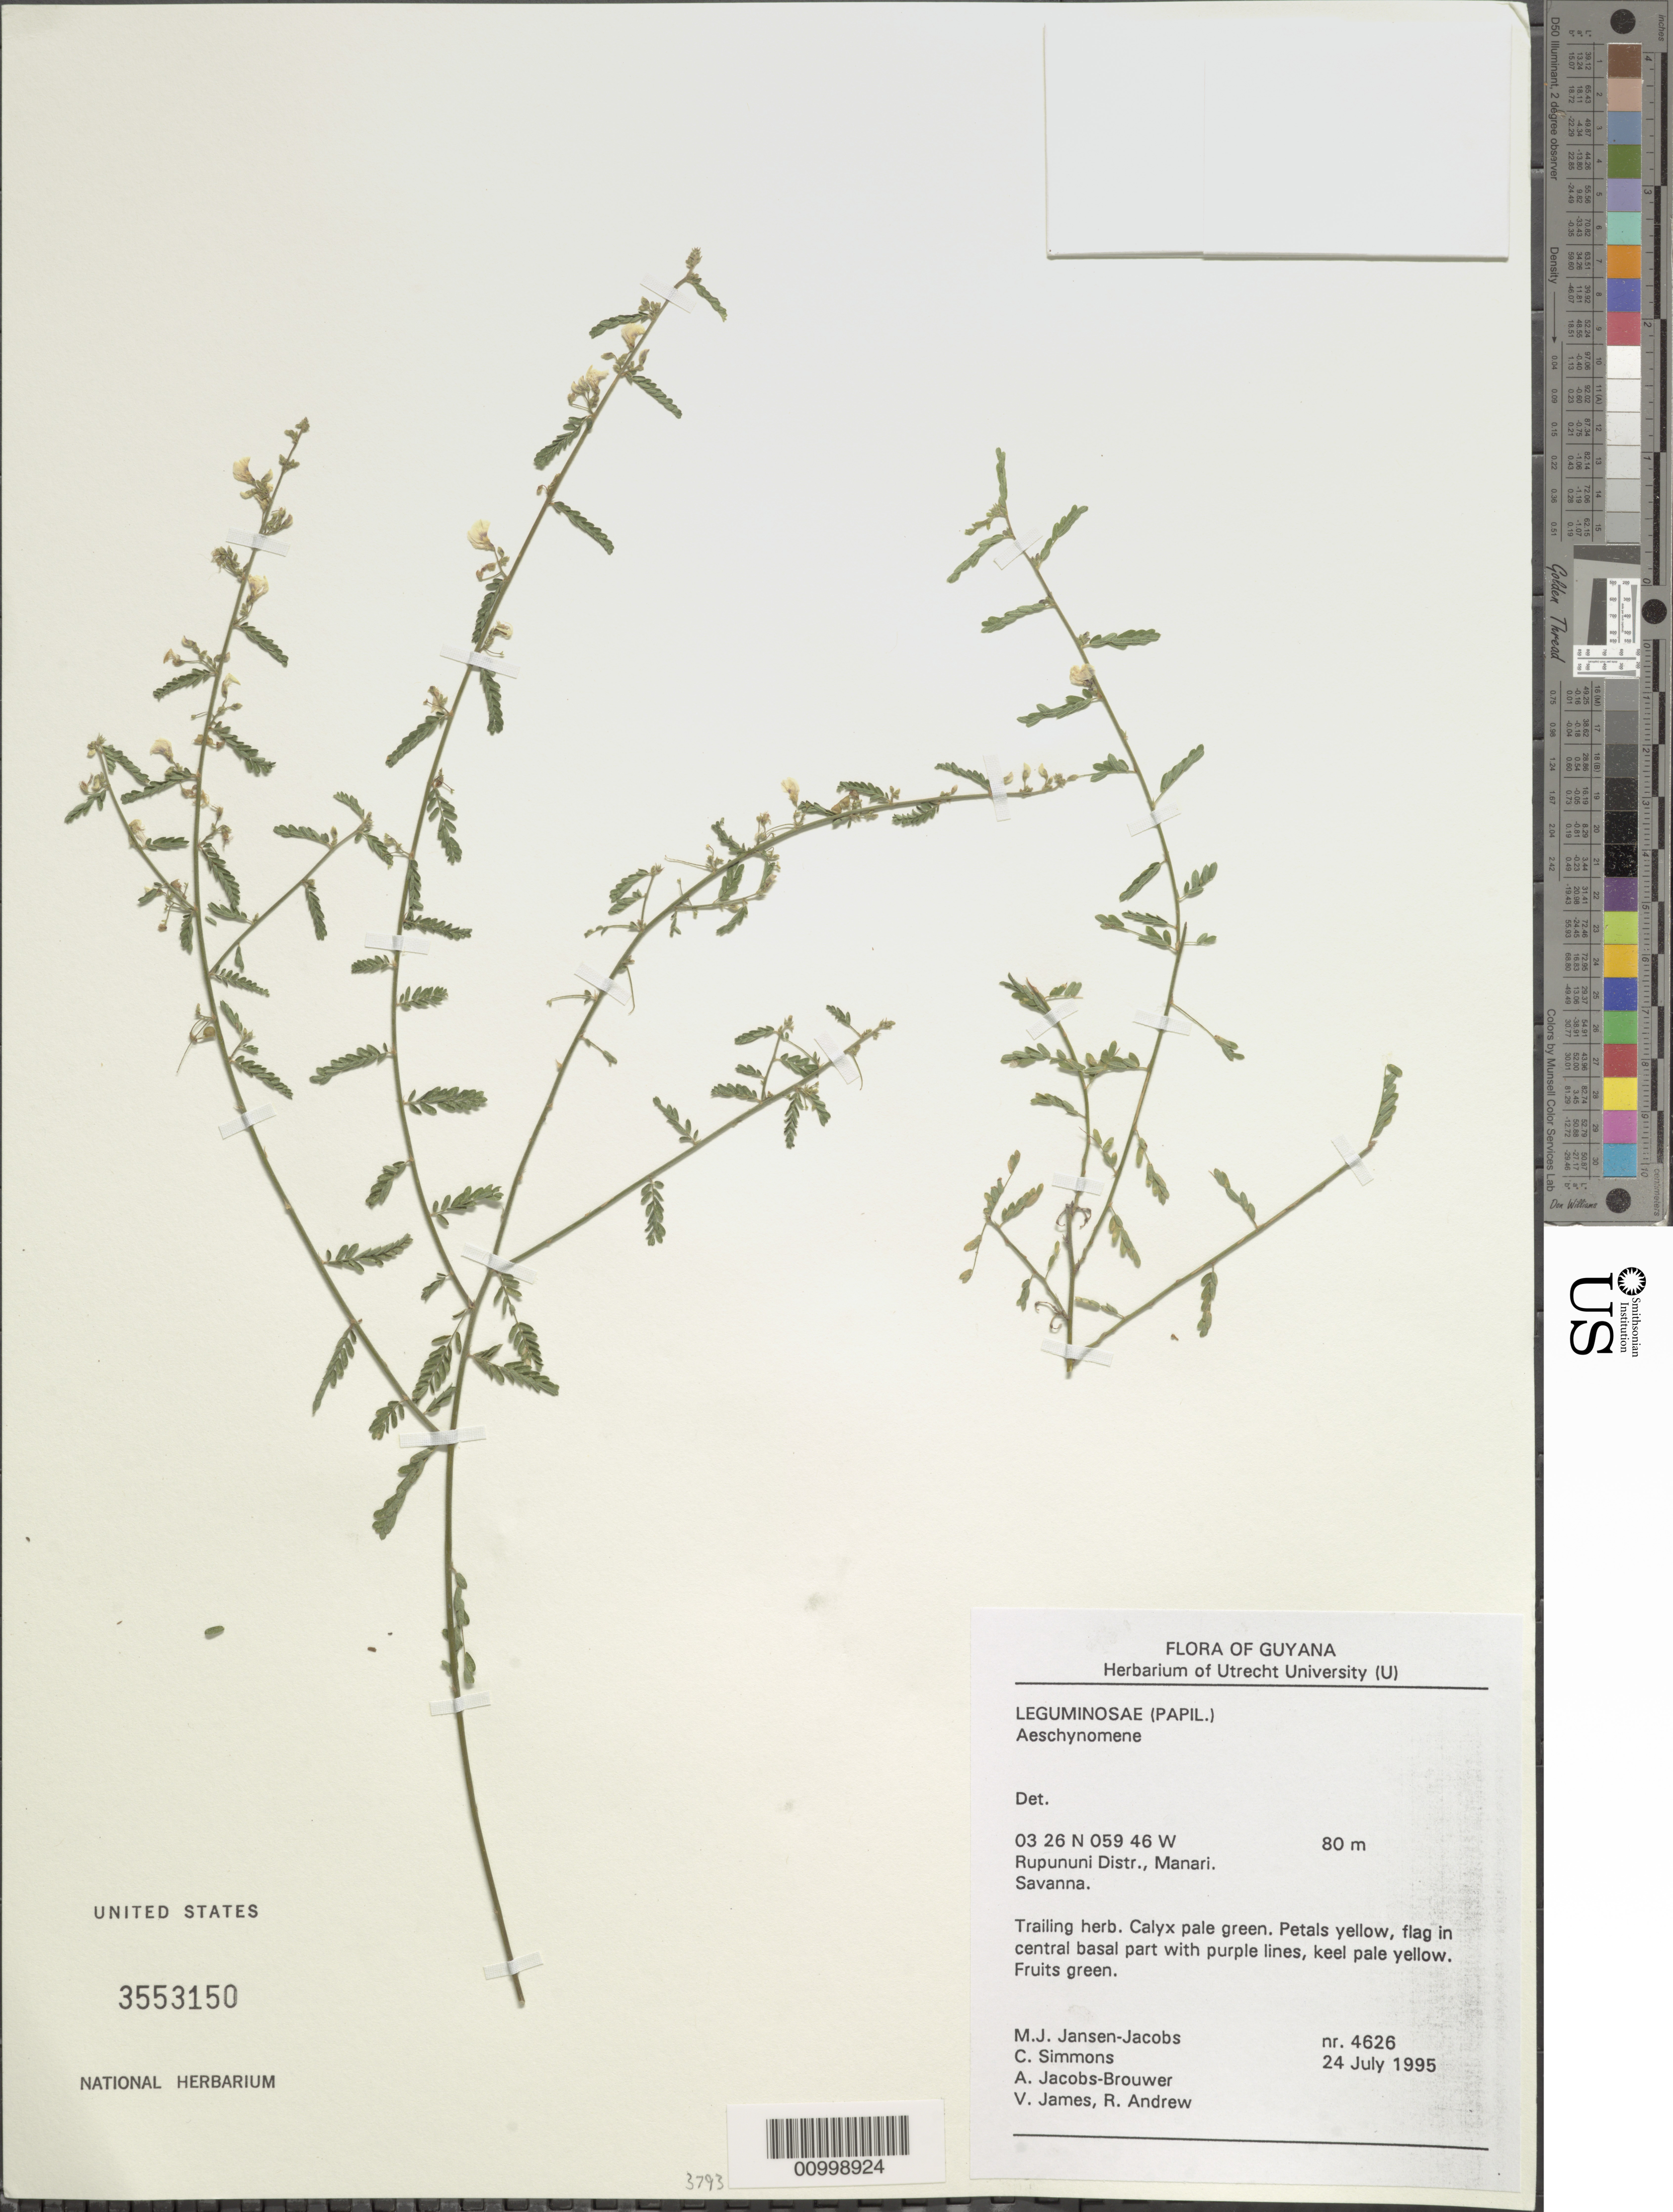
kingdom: Plantae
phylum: Tracheophyta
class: Magnoliopsida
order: Fabales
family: Fabaceae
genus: Aeschynomene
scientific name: Aeschynomene histrix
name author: Poir.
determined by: Antunes, L.L.C.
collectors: M. J. Jansen-Jacobs, C. Simons, A. Jacobs-Brouwer, V. James & R. Andrew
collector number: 4626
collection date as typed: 24-Jul-95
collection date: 1995-07-24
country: Guyana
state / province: U. Takutu-U. Essequibo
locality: Manari, Rupuinuni Dist.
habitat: Savanna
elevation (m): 80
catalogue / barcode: US 3553150